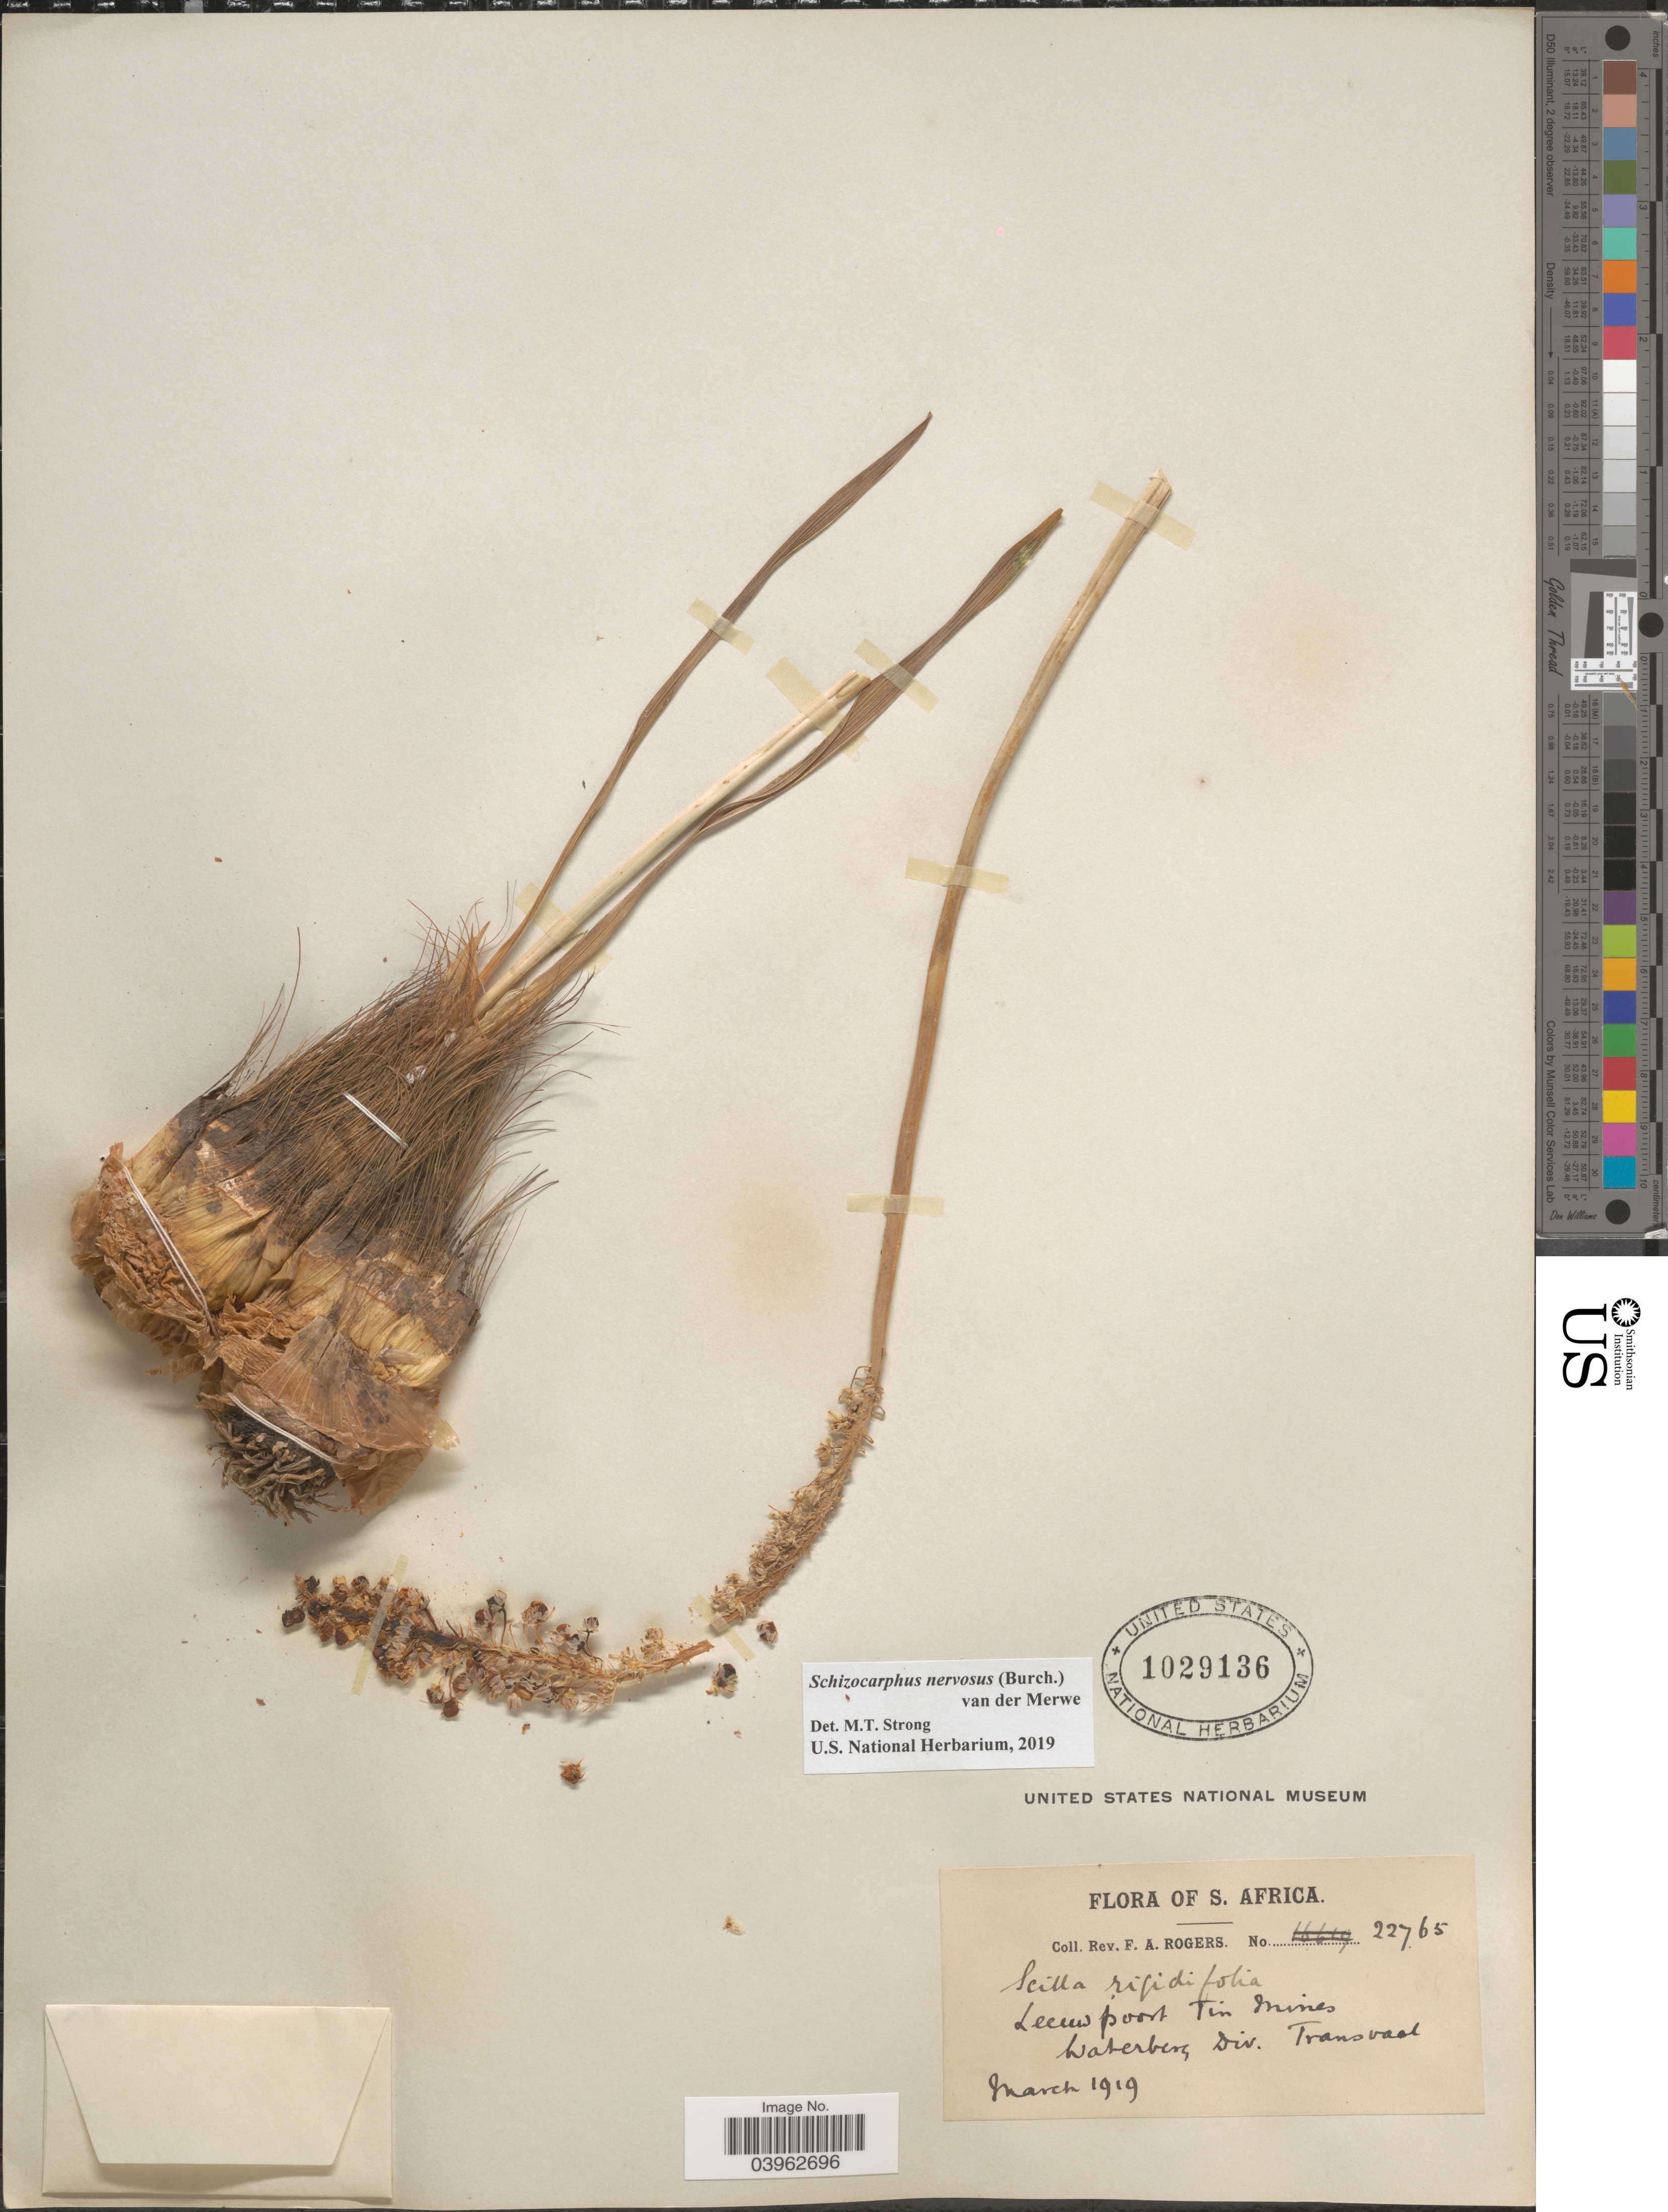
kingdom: Plantae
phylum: Tracheophyta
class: Liliopsida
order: Asparagales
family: Asparagaceae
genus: Schizocarphus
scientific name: Schizocarphus nervosus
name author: (Burch.) Van der Merwe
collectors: F. A. Rogers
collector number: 22765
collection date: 1919-03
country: South Africa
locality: Leeuwpoort Tin Mines. Waterberg Div. Transvaal.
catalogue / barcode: US 1029136